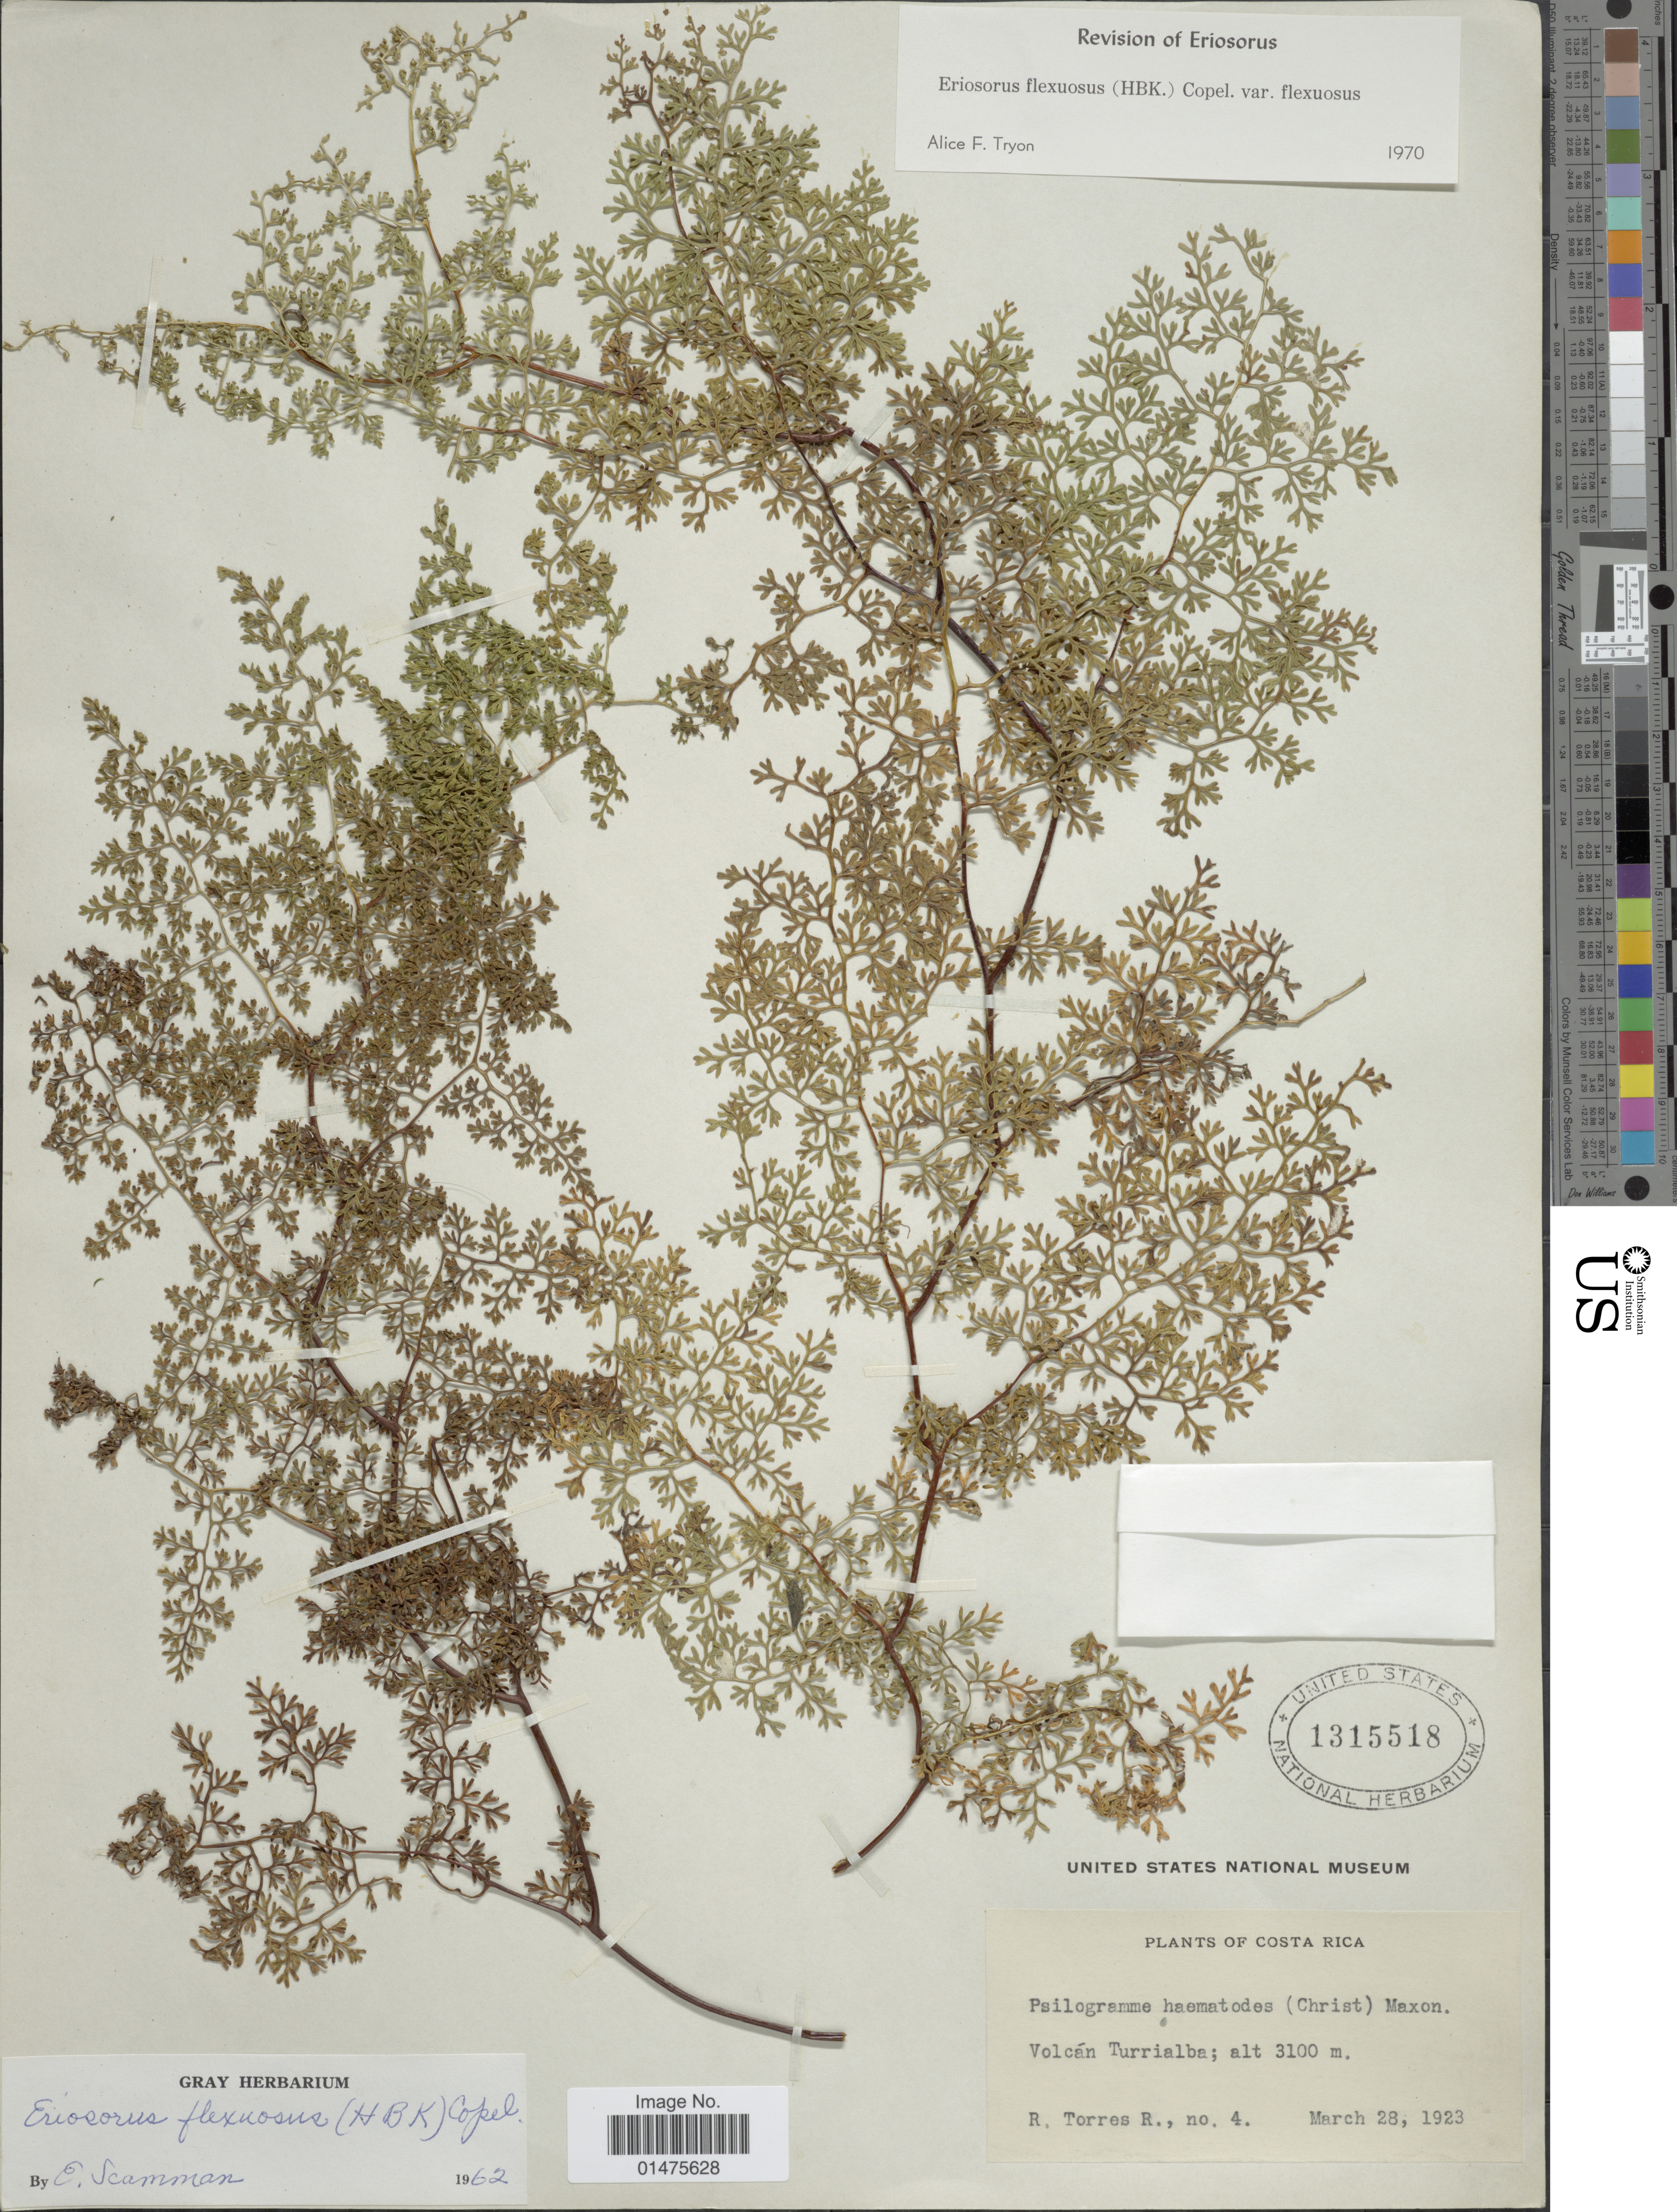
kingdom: Plantae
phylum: Tracheophyta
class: Polypodiopsida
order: Polypodiales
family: Pteridaceae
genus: Jamesonia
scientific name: Jamesonia flexuosa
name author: (Humb. & Bonpl.) Christenh.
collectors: R. Torres R.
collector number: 4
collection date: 1923-03-28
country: Costa Rica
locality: Volcán Turrialba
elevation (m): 3100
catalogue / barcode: US 1315518